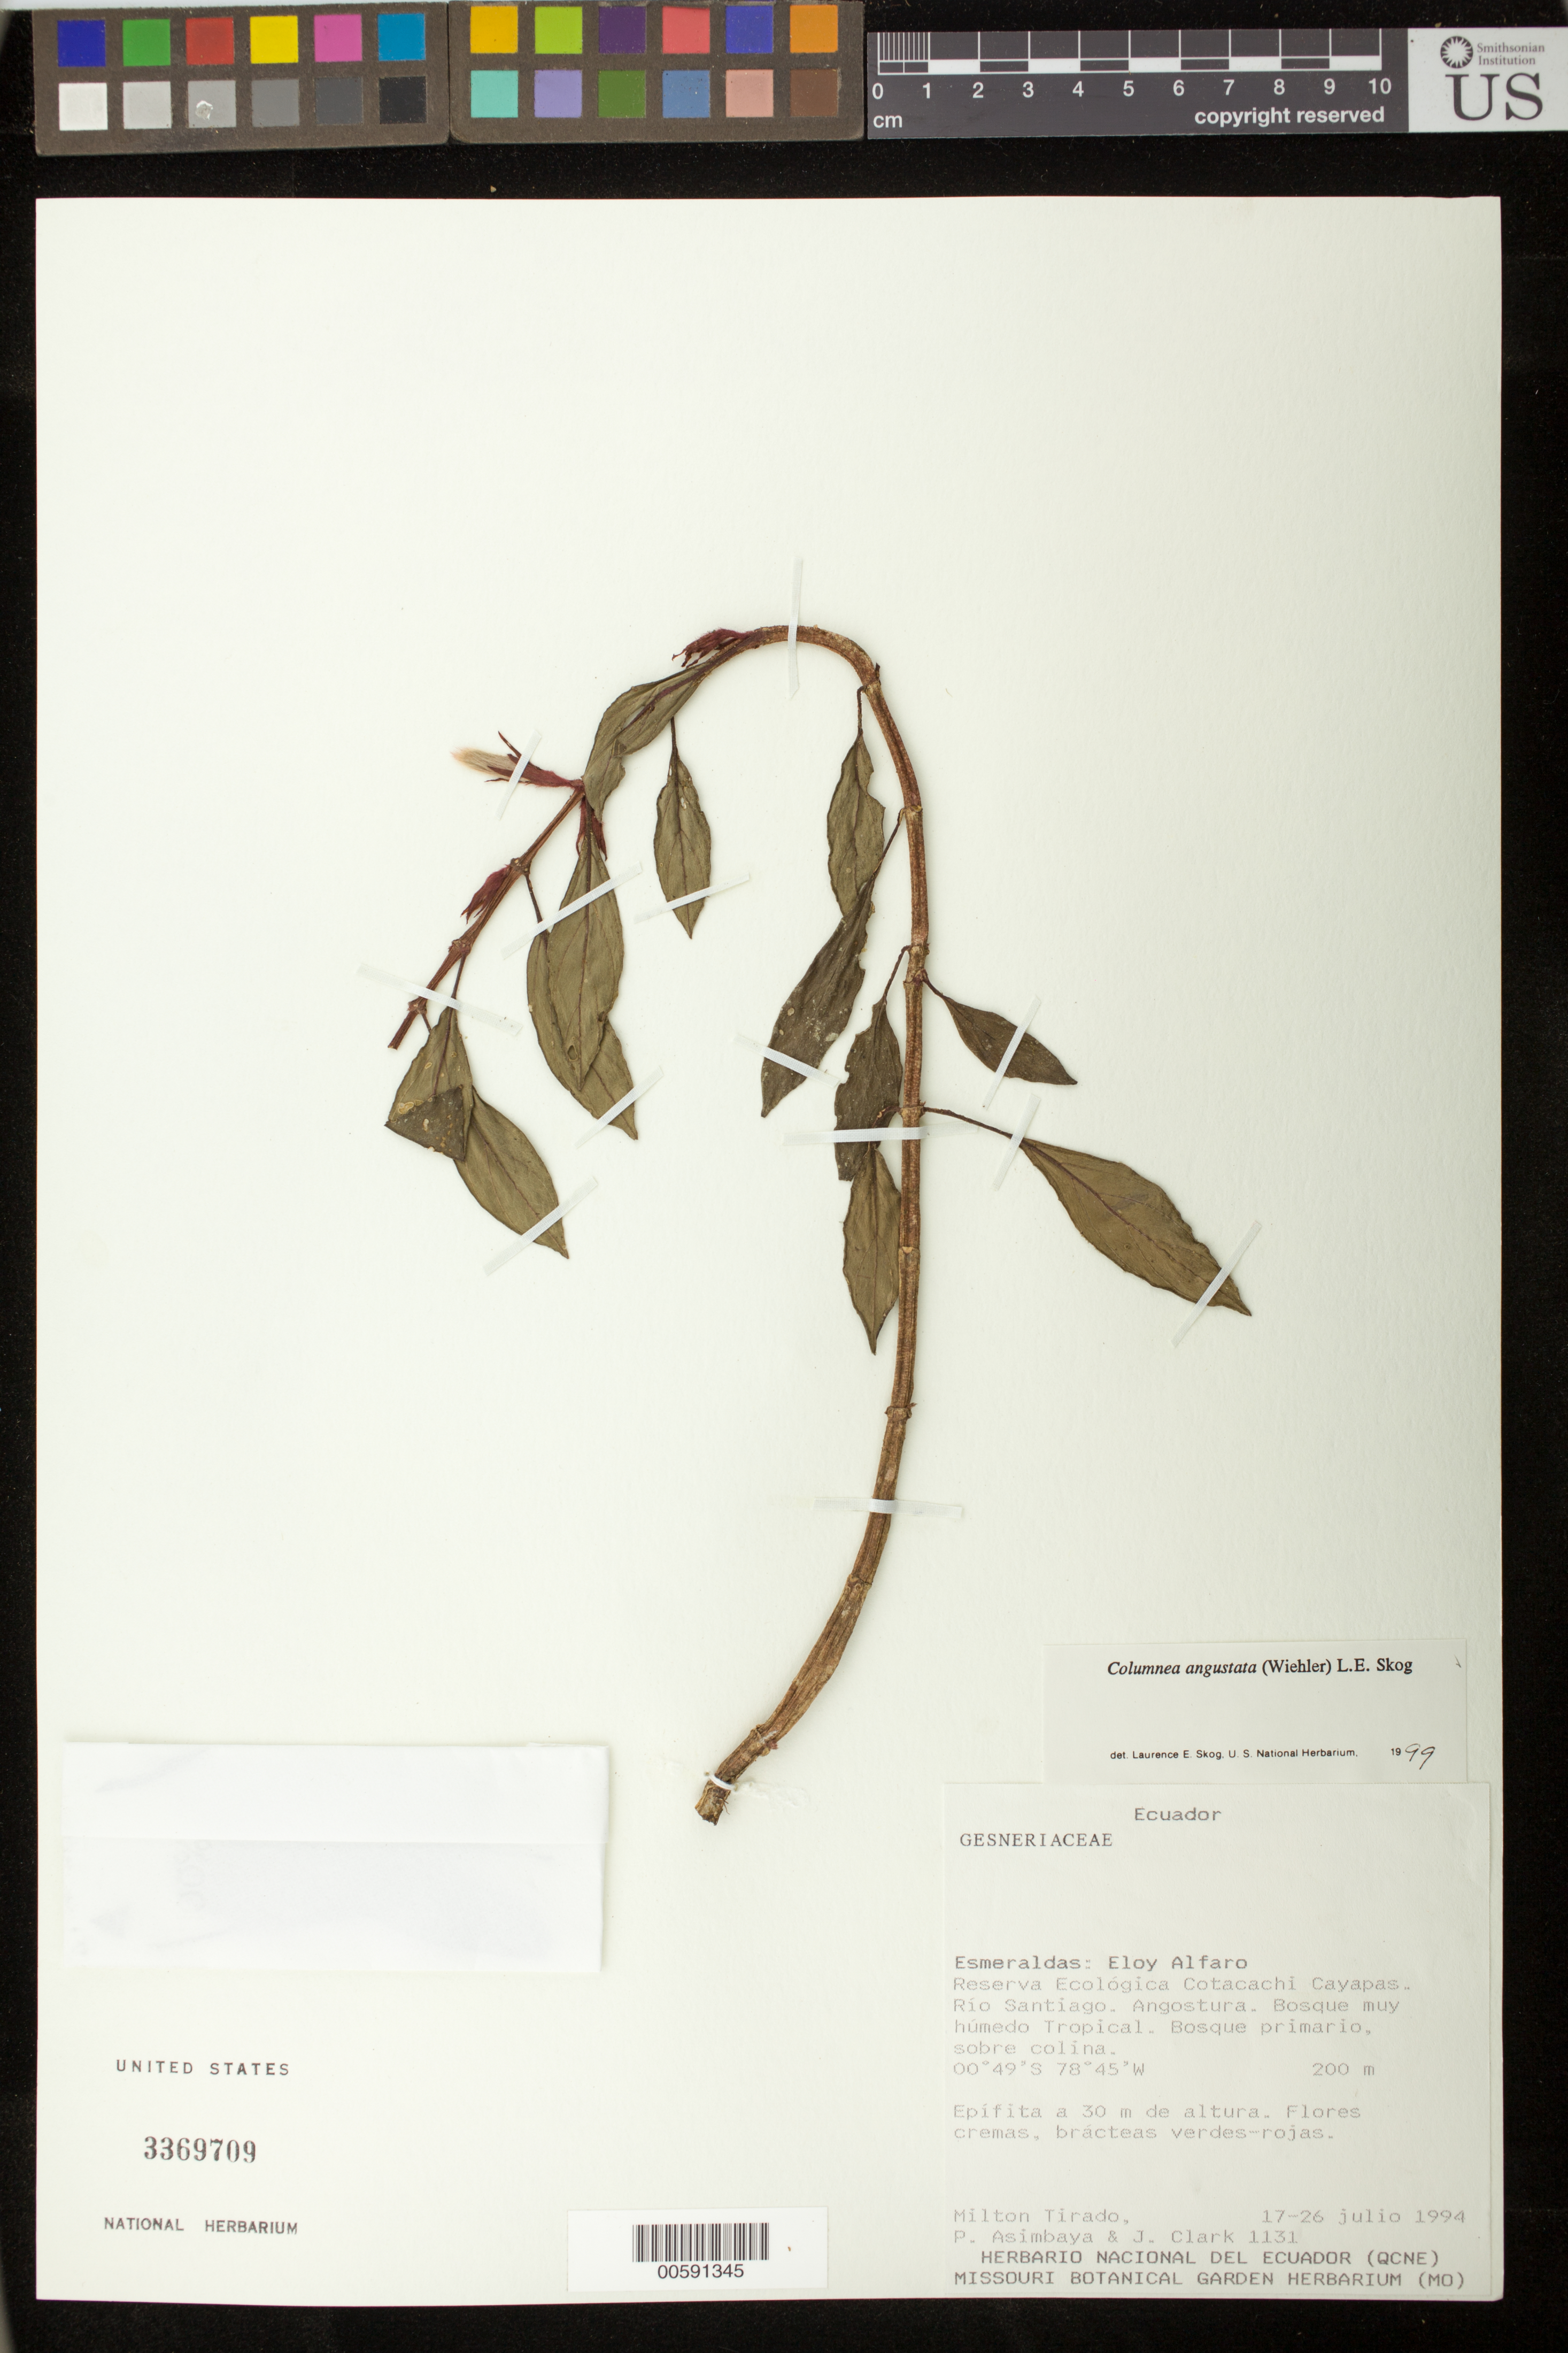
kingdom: Plantae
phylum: Tracheophyta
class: Magnoliopsida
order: Lamiales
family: Gesneriaceae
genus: Columnea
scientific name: Columnea angustata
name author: (Wiehler) L.E. Skog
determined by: Skog, Laurence E.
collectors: M. Tirado, P. Asimbaya & J. L. Clark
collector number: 1131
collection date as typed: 17-26 Jul 1994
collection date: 1994-07-17/1994-07-26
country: Ecuador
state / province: Esmeraldas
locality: Eloy Alfaro: Reserva Ecológica Cotacachi Cayapas, Río Santiago, Angosture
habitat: Bosque primario, sobre colina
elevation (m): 200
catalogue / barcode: US 3369709